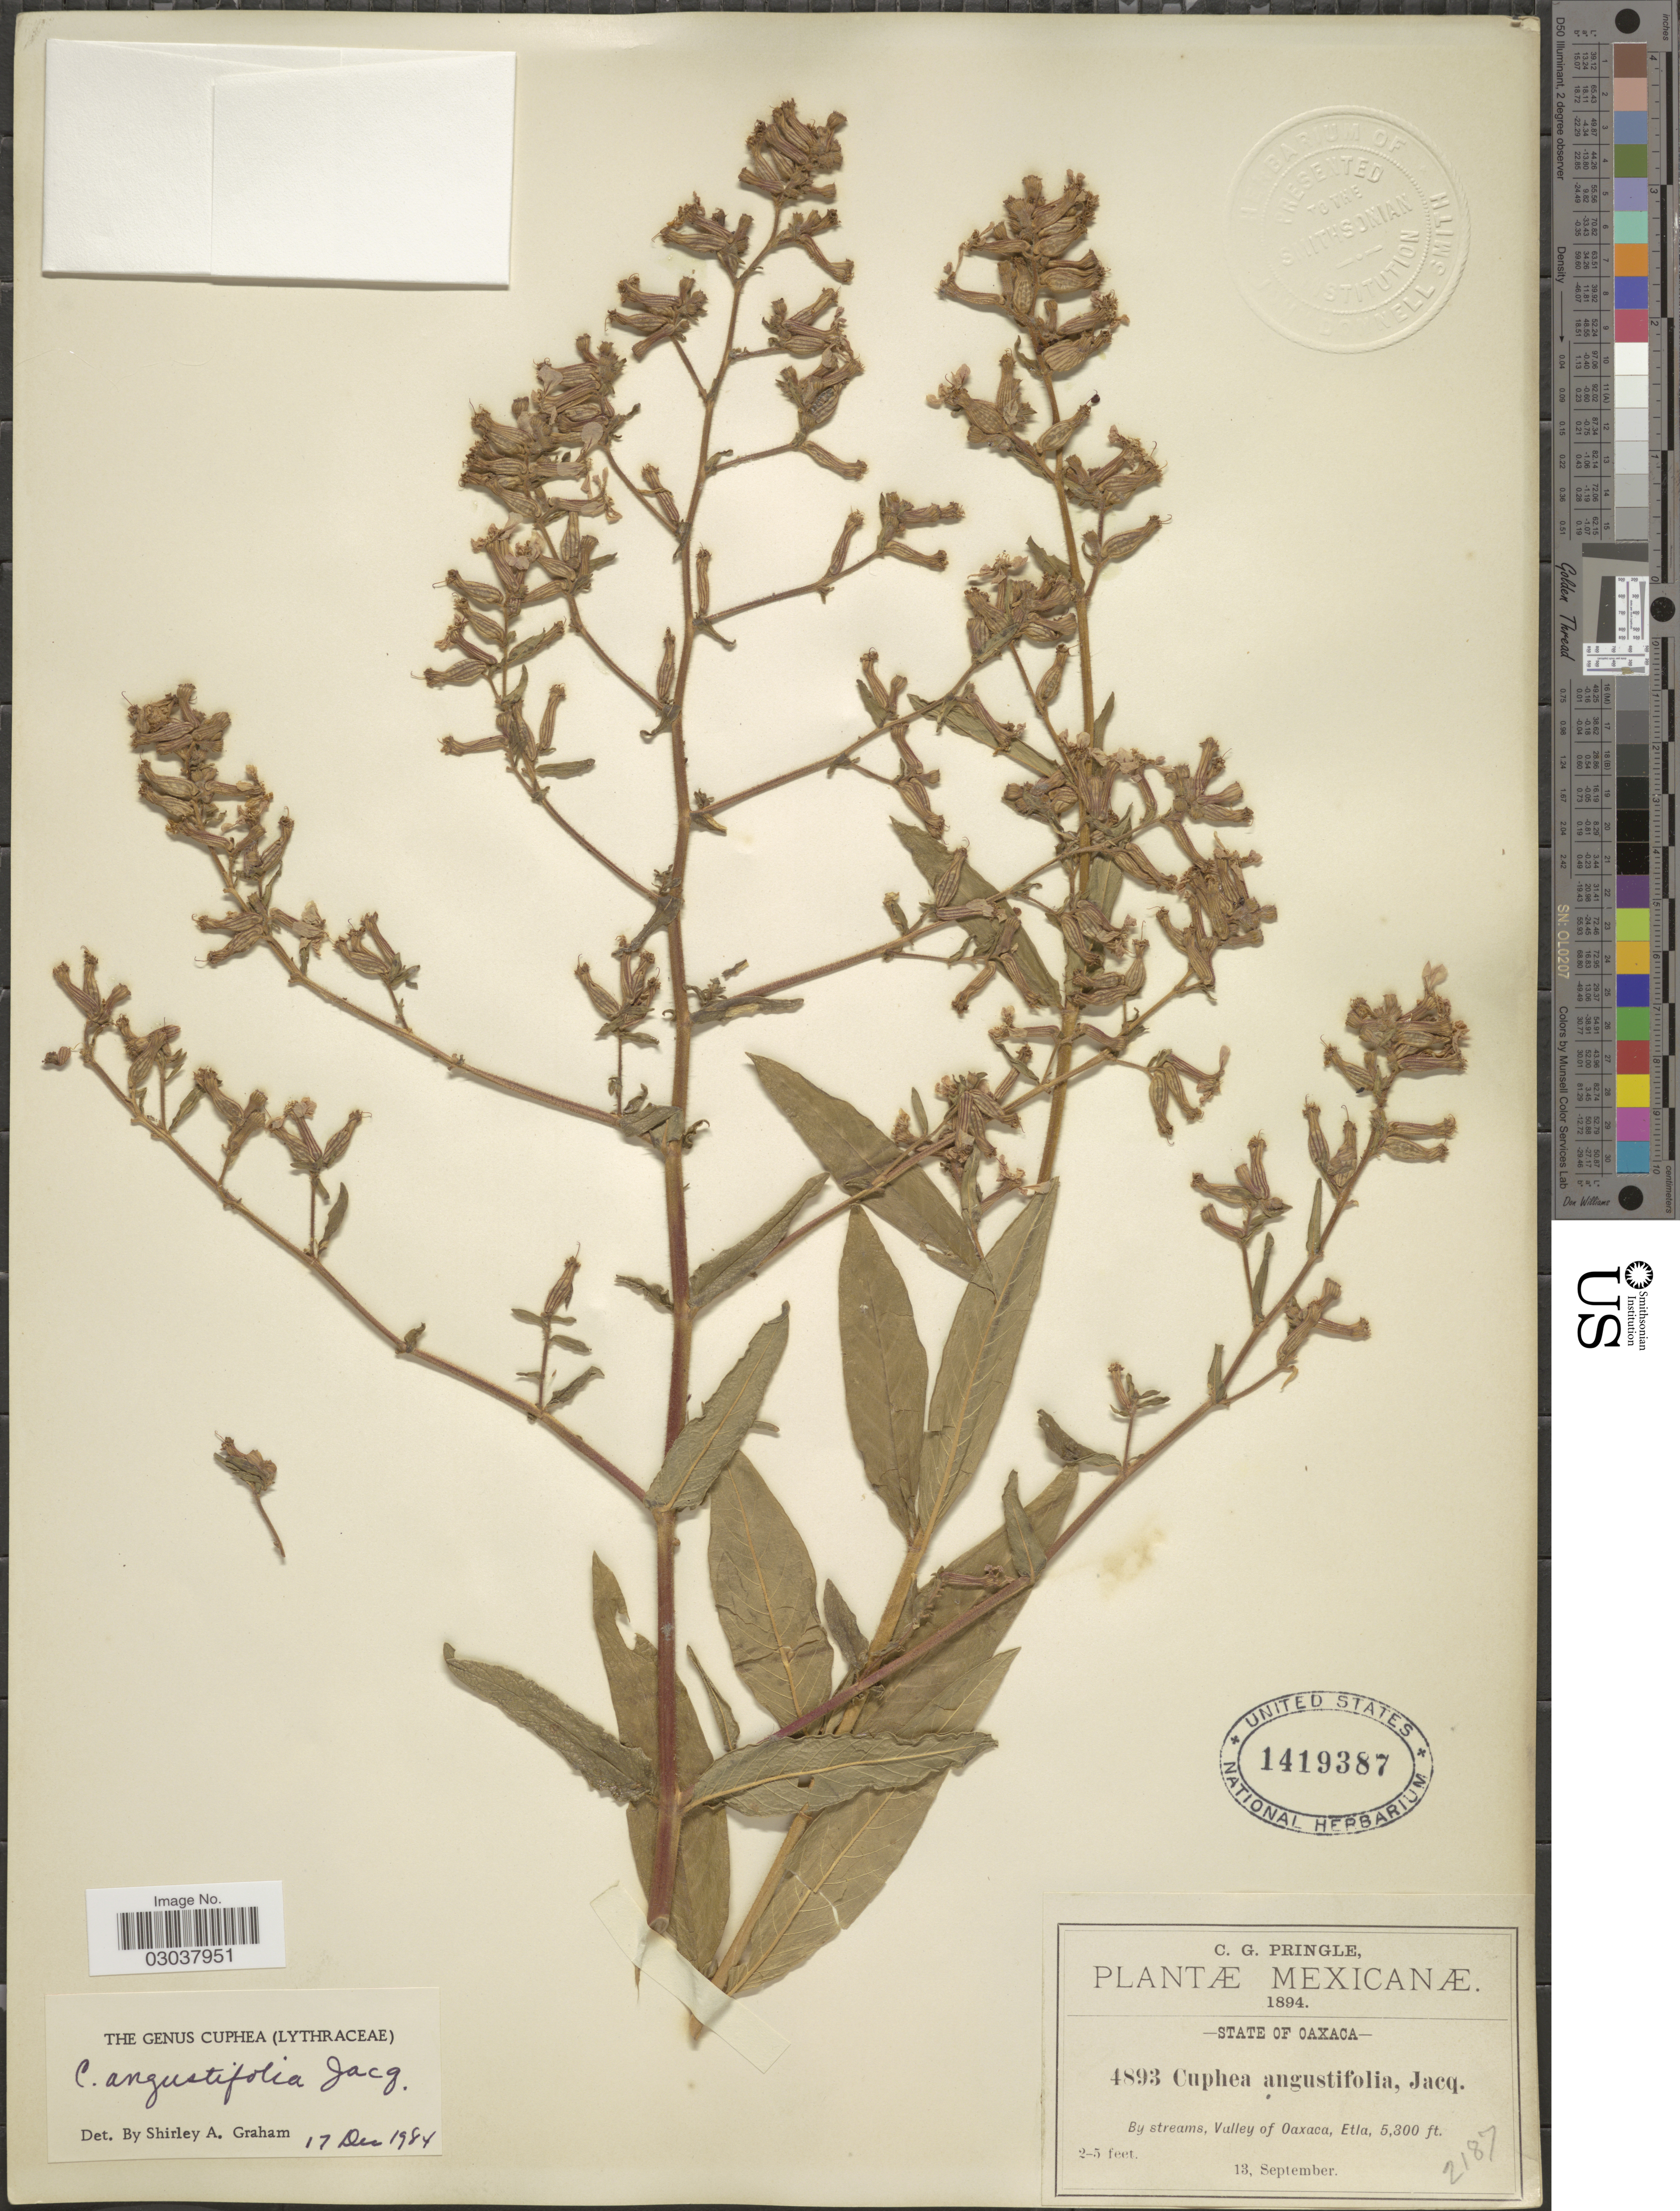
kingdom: Plantae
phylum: Tracheophyta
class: Magnoliopsida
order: Myrtales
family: Lythraceae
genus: Cuphea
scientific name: Cuphea angustifolia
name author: Jacq. ex Koehne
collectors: C. G. Pringle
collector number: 4893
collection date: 1894-09-13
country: Mexico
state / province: Oaxaca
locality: By streams, Valley of Oaxaca.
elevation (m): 1615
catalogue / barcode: US 1419387